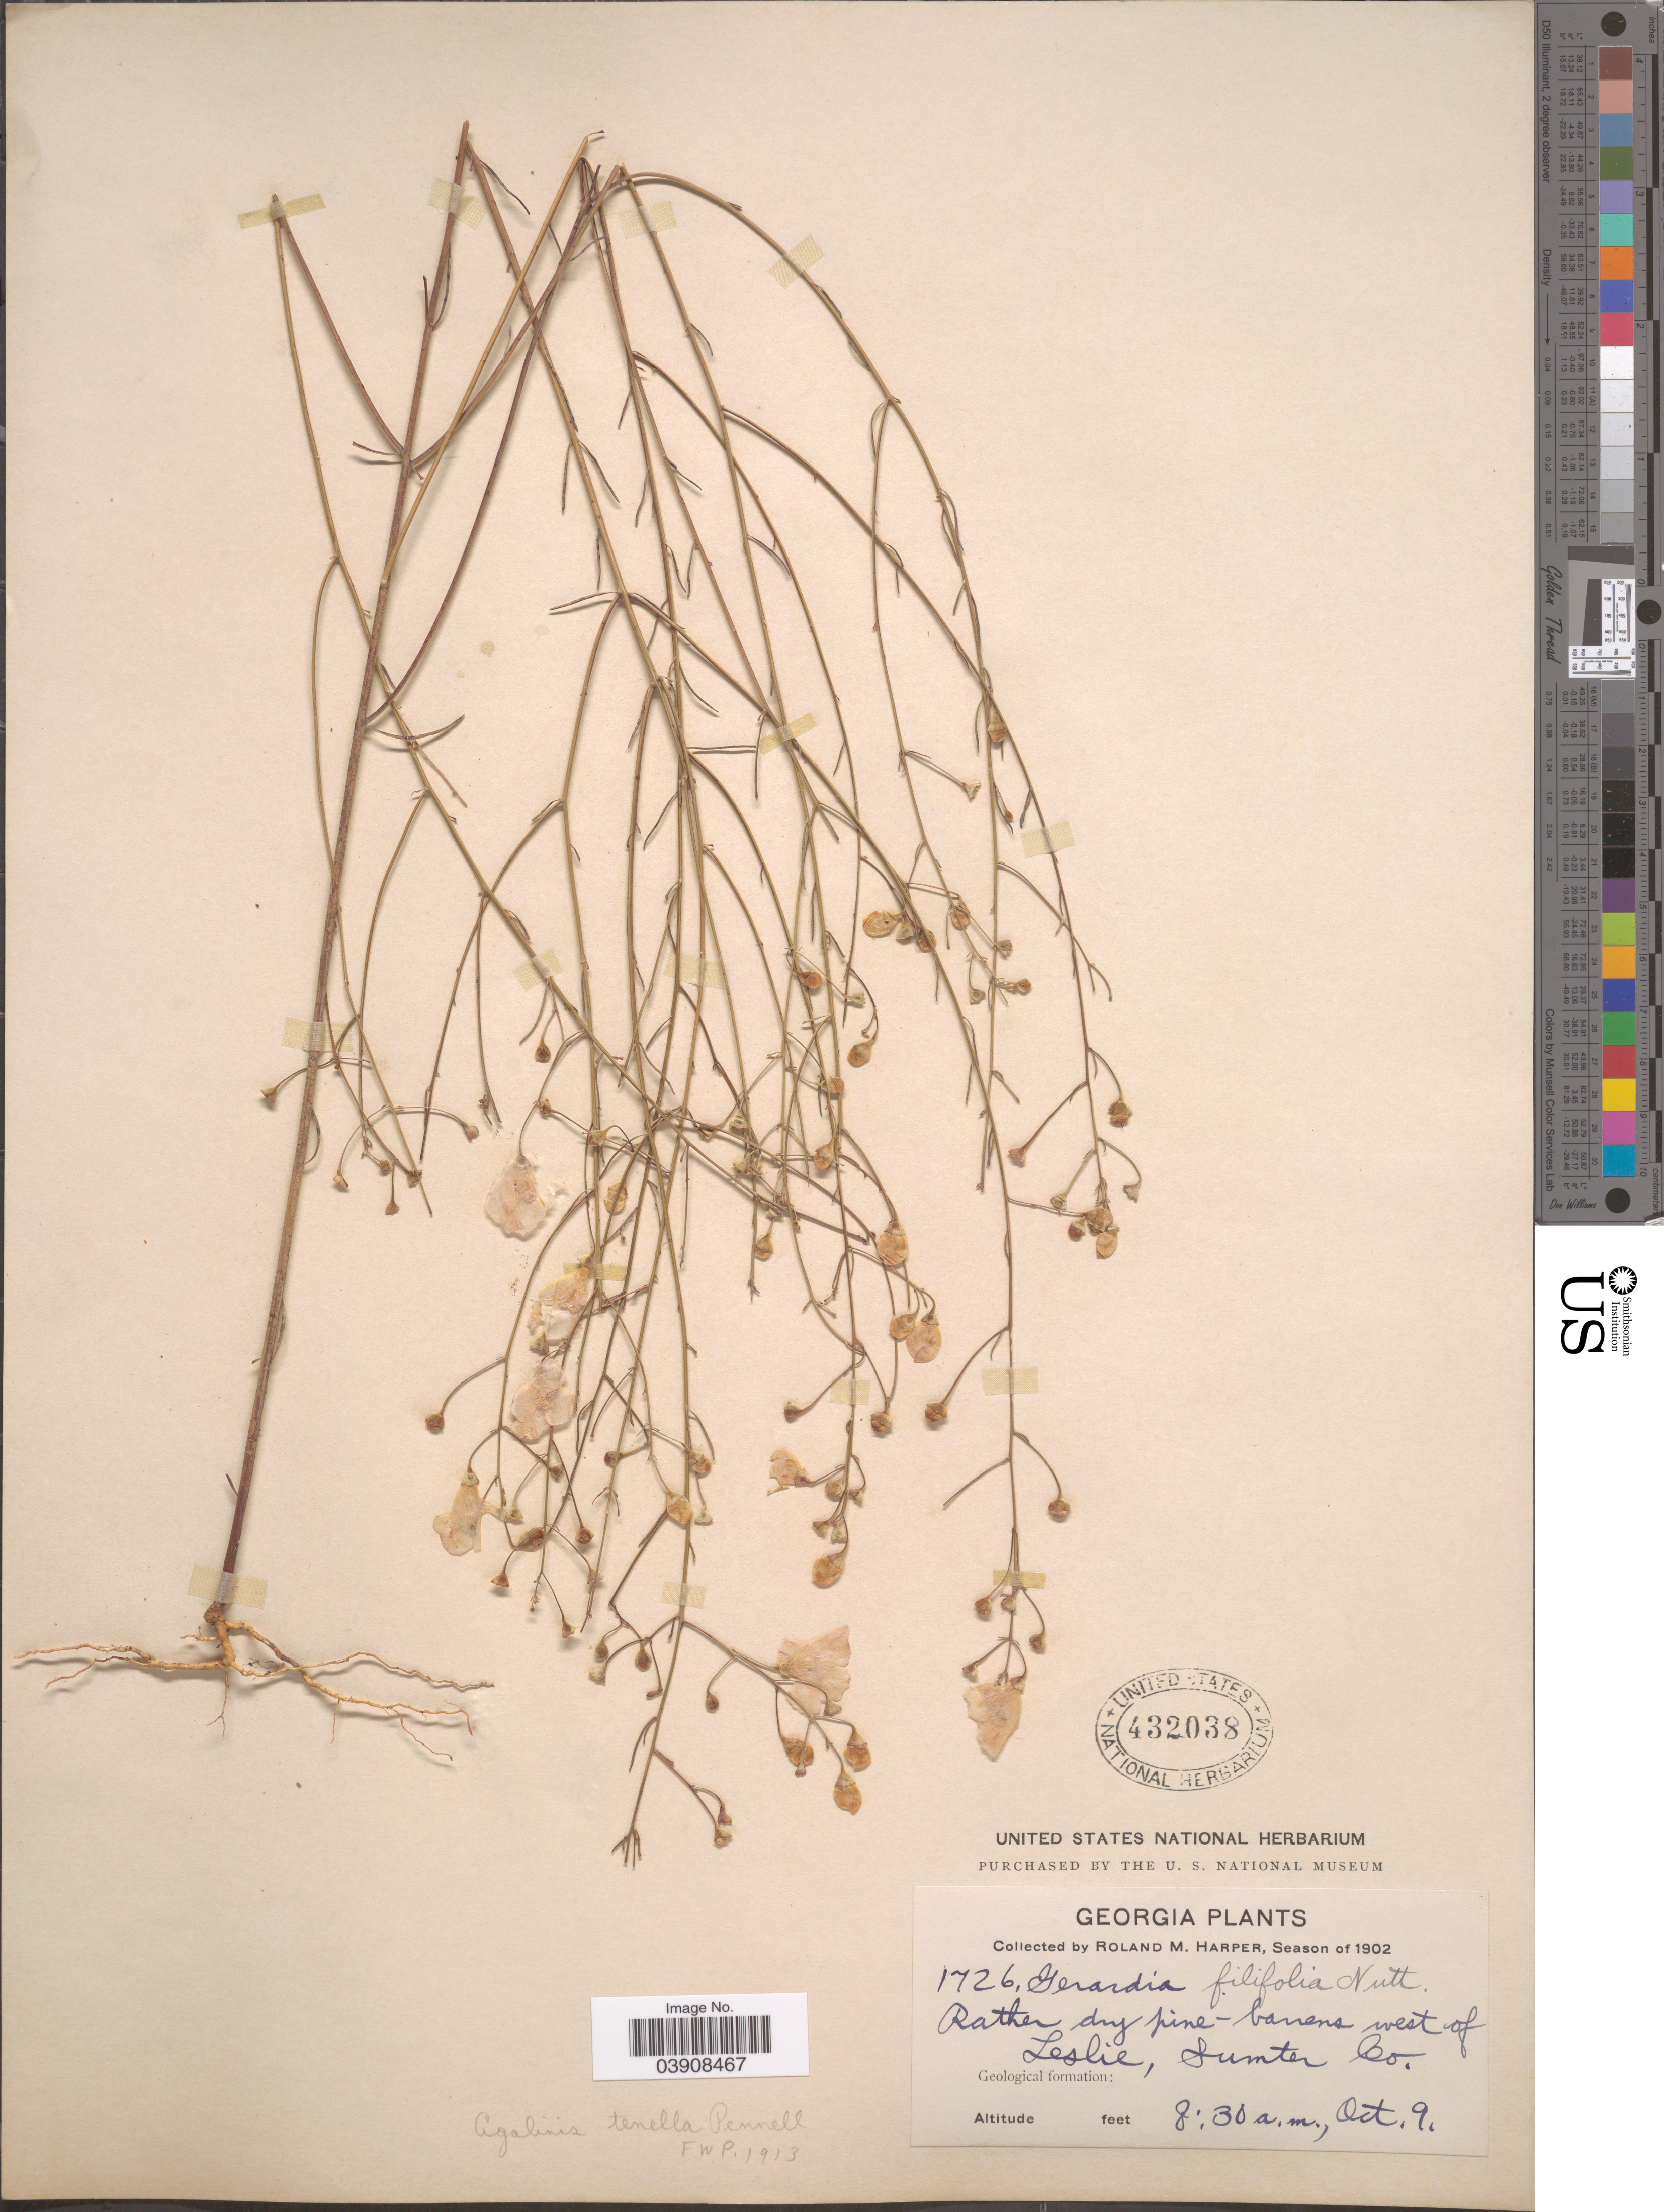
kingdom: Plantae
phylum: Tracheophyta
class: Magnoliopsida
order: Lamiales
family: Orobanchaceae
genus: Agalinis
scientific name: Agalinis tenella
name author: Pennell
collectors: R. Harper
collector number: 1726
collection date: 1902-10-09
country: United States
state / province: Georgia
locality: Rather dry pine-barrens west of Leslie, Sumter Co.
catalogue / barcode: US 432038